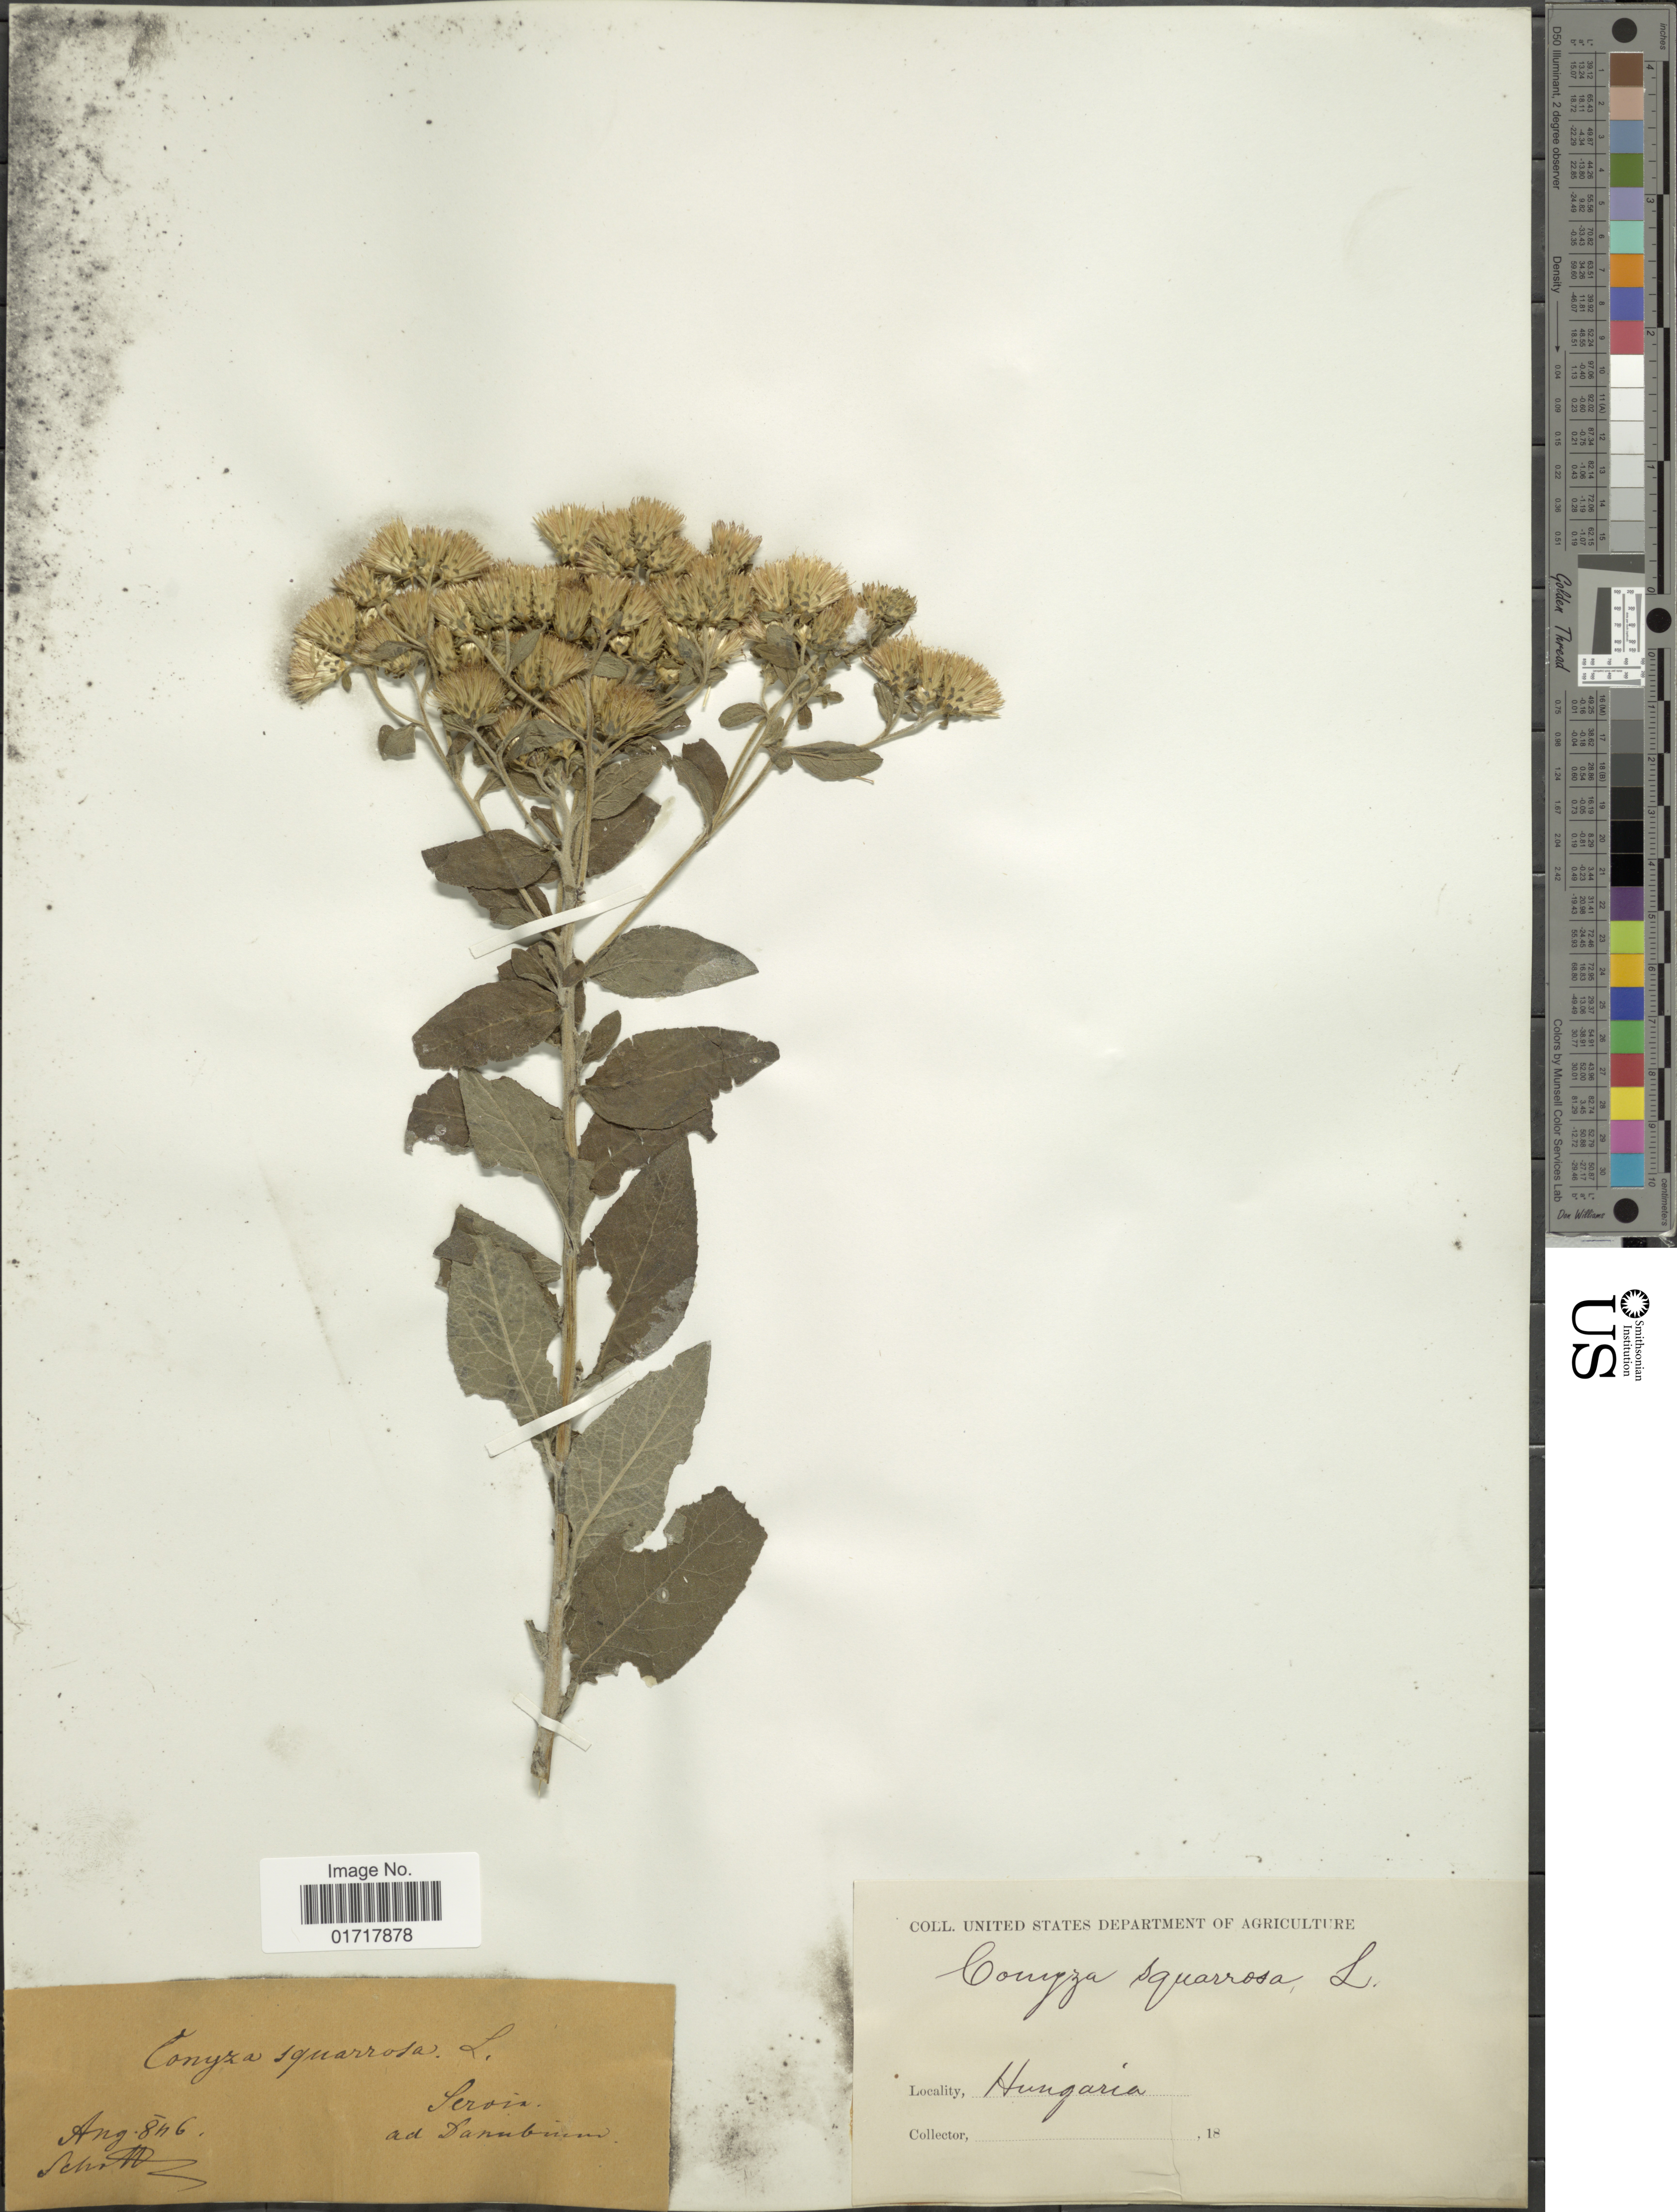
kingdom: Plantae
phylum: Tracheophyta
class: Magnoliopsida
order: Asterales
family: Asteraceae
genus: Conyza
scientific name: Conyza squamosa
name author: Bory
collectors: Schott, --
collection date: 1846-08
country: Serbia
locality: Seriva, ad Danubium